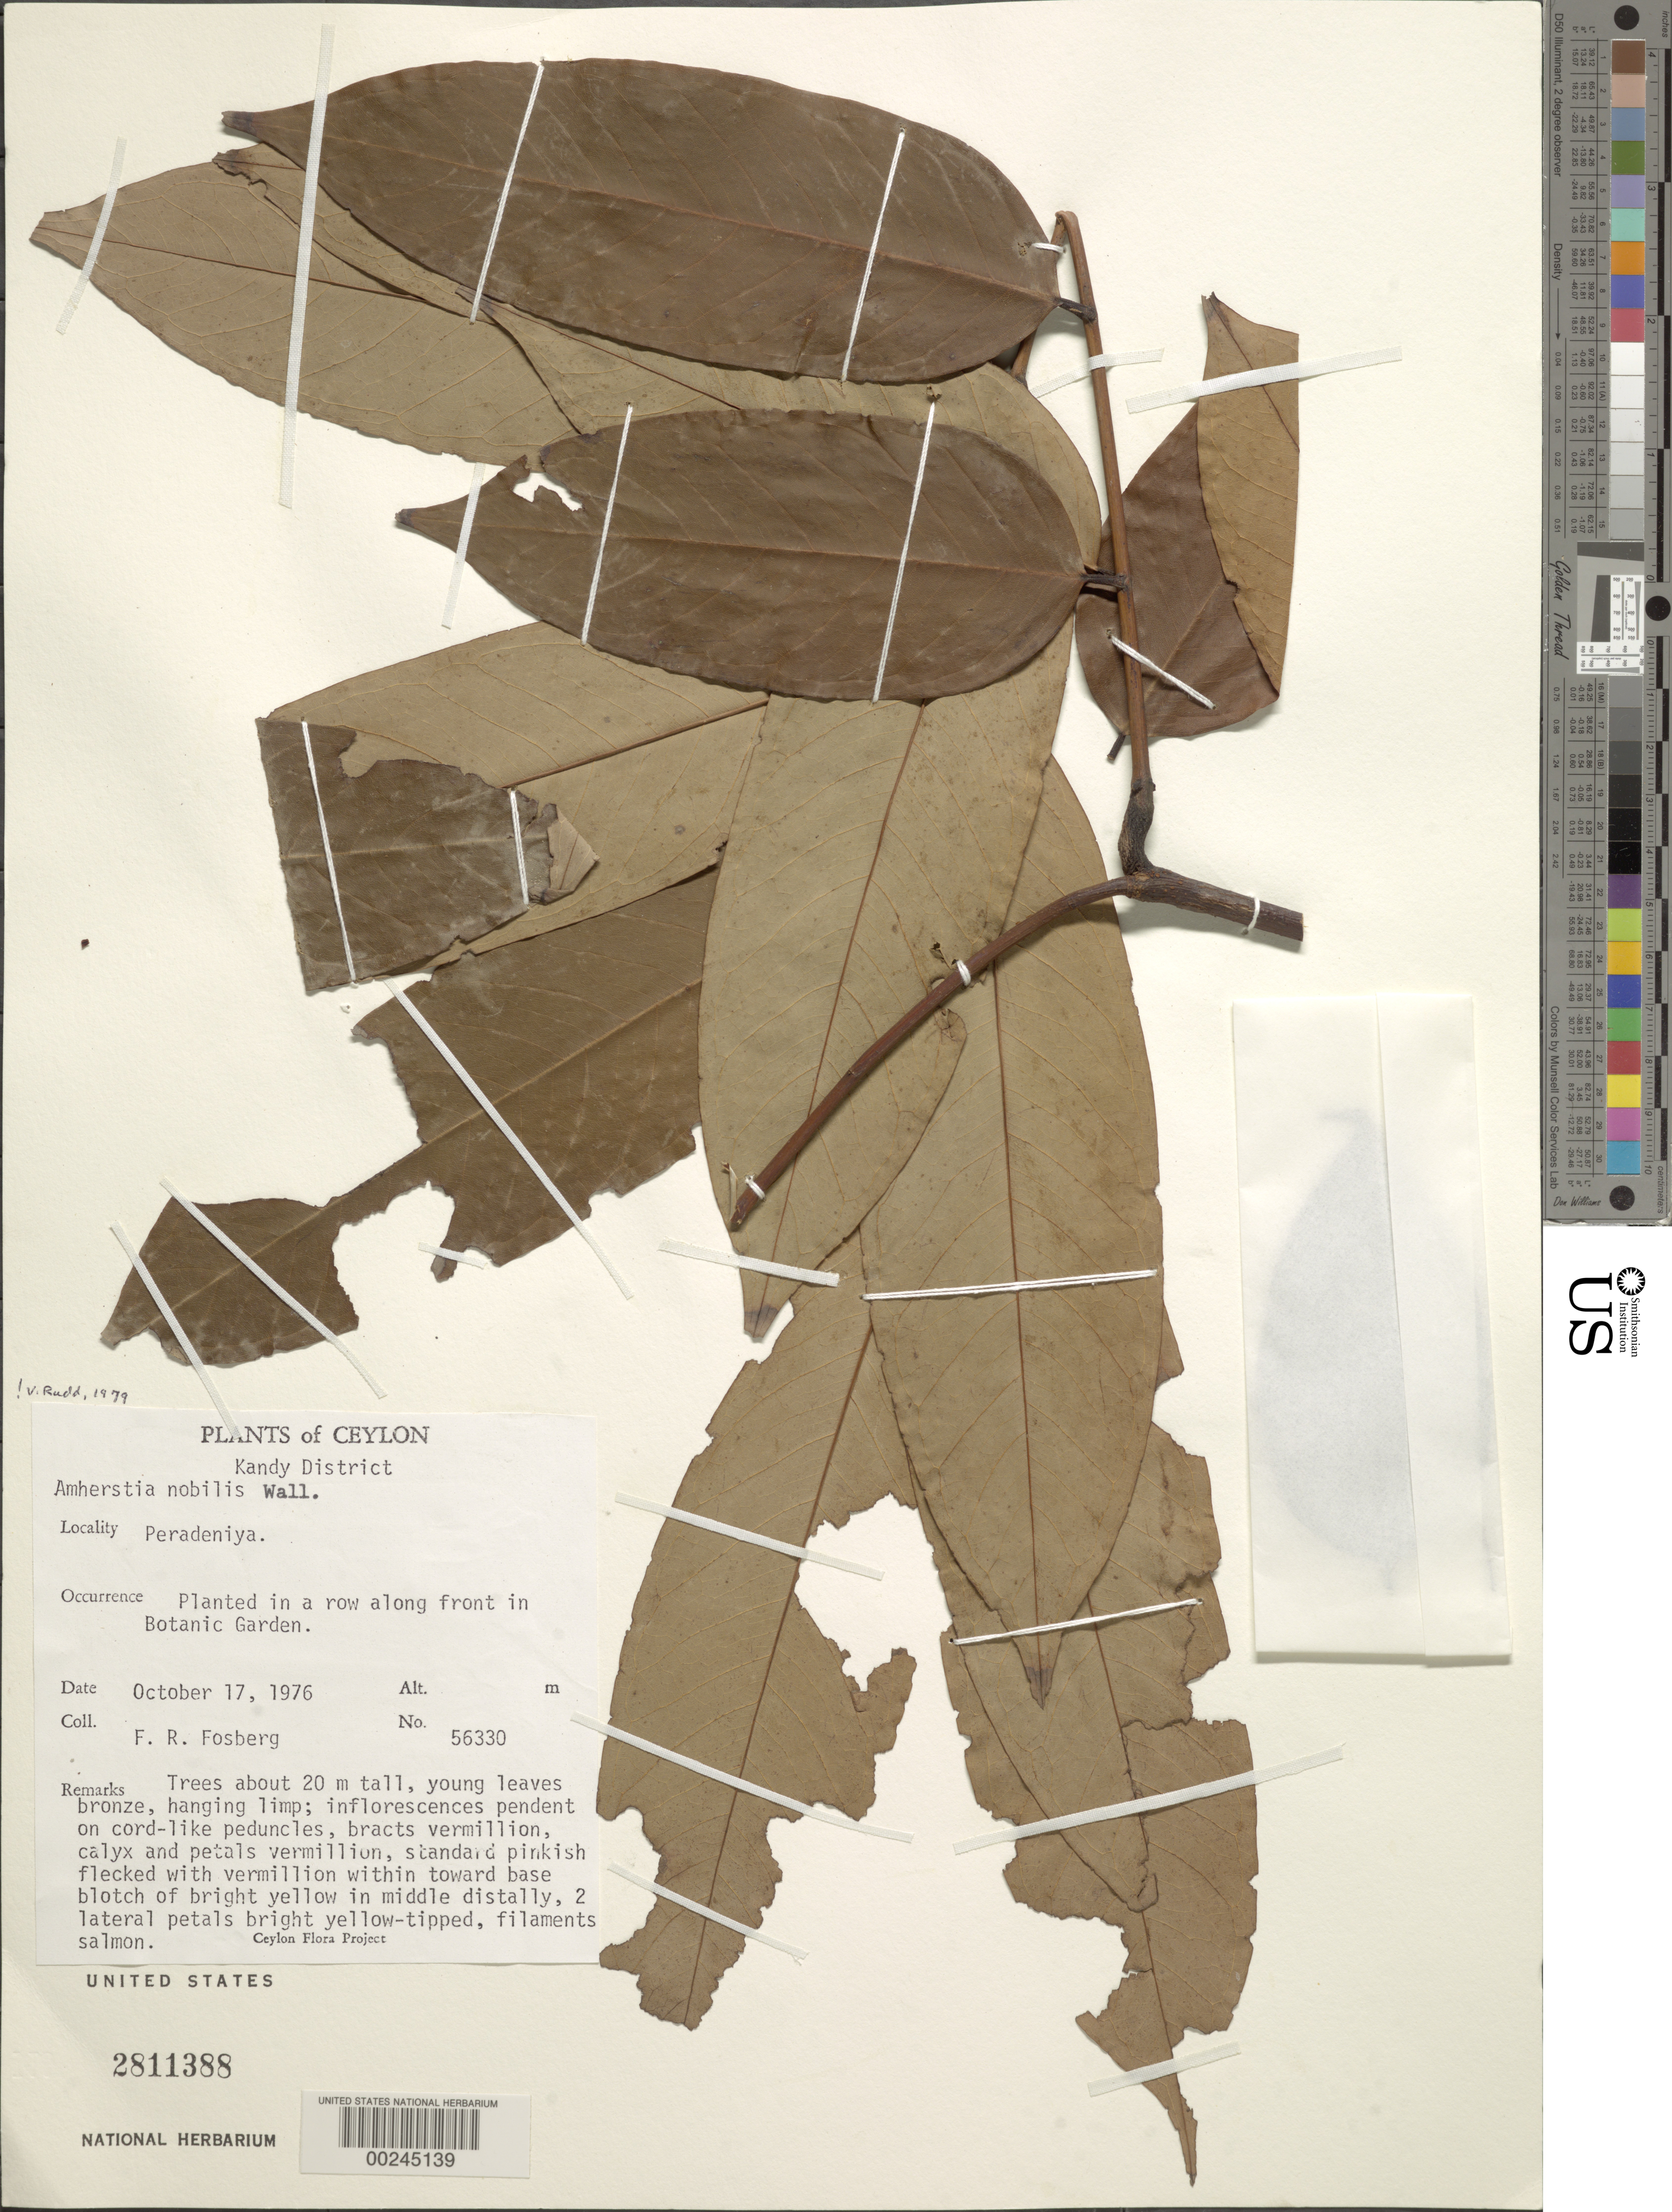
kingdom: Plantae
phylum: Tracheophyta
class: Magnoliopsida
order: Fabales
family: Fabaceae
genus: Amherstia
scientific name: Amherstia nobilis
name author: (Oliv.) Kuntze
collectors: F. R. Fosberg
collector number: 56330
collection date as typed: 17 Oct 1976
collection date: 1976-10-17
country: Sri Lanka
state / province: Central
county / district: Kandy Dist.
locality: In a row along front in botanic garden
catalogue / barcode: US 2811388